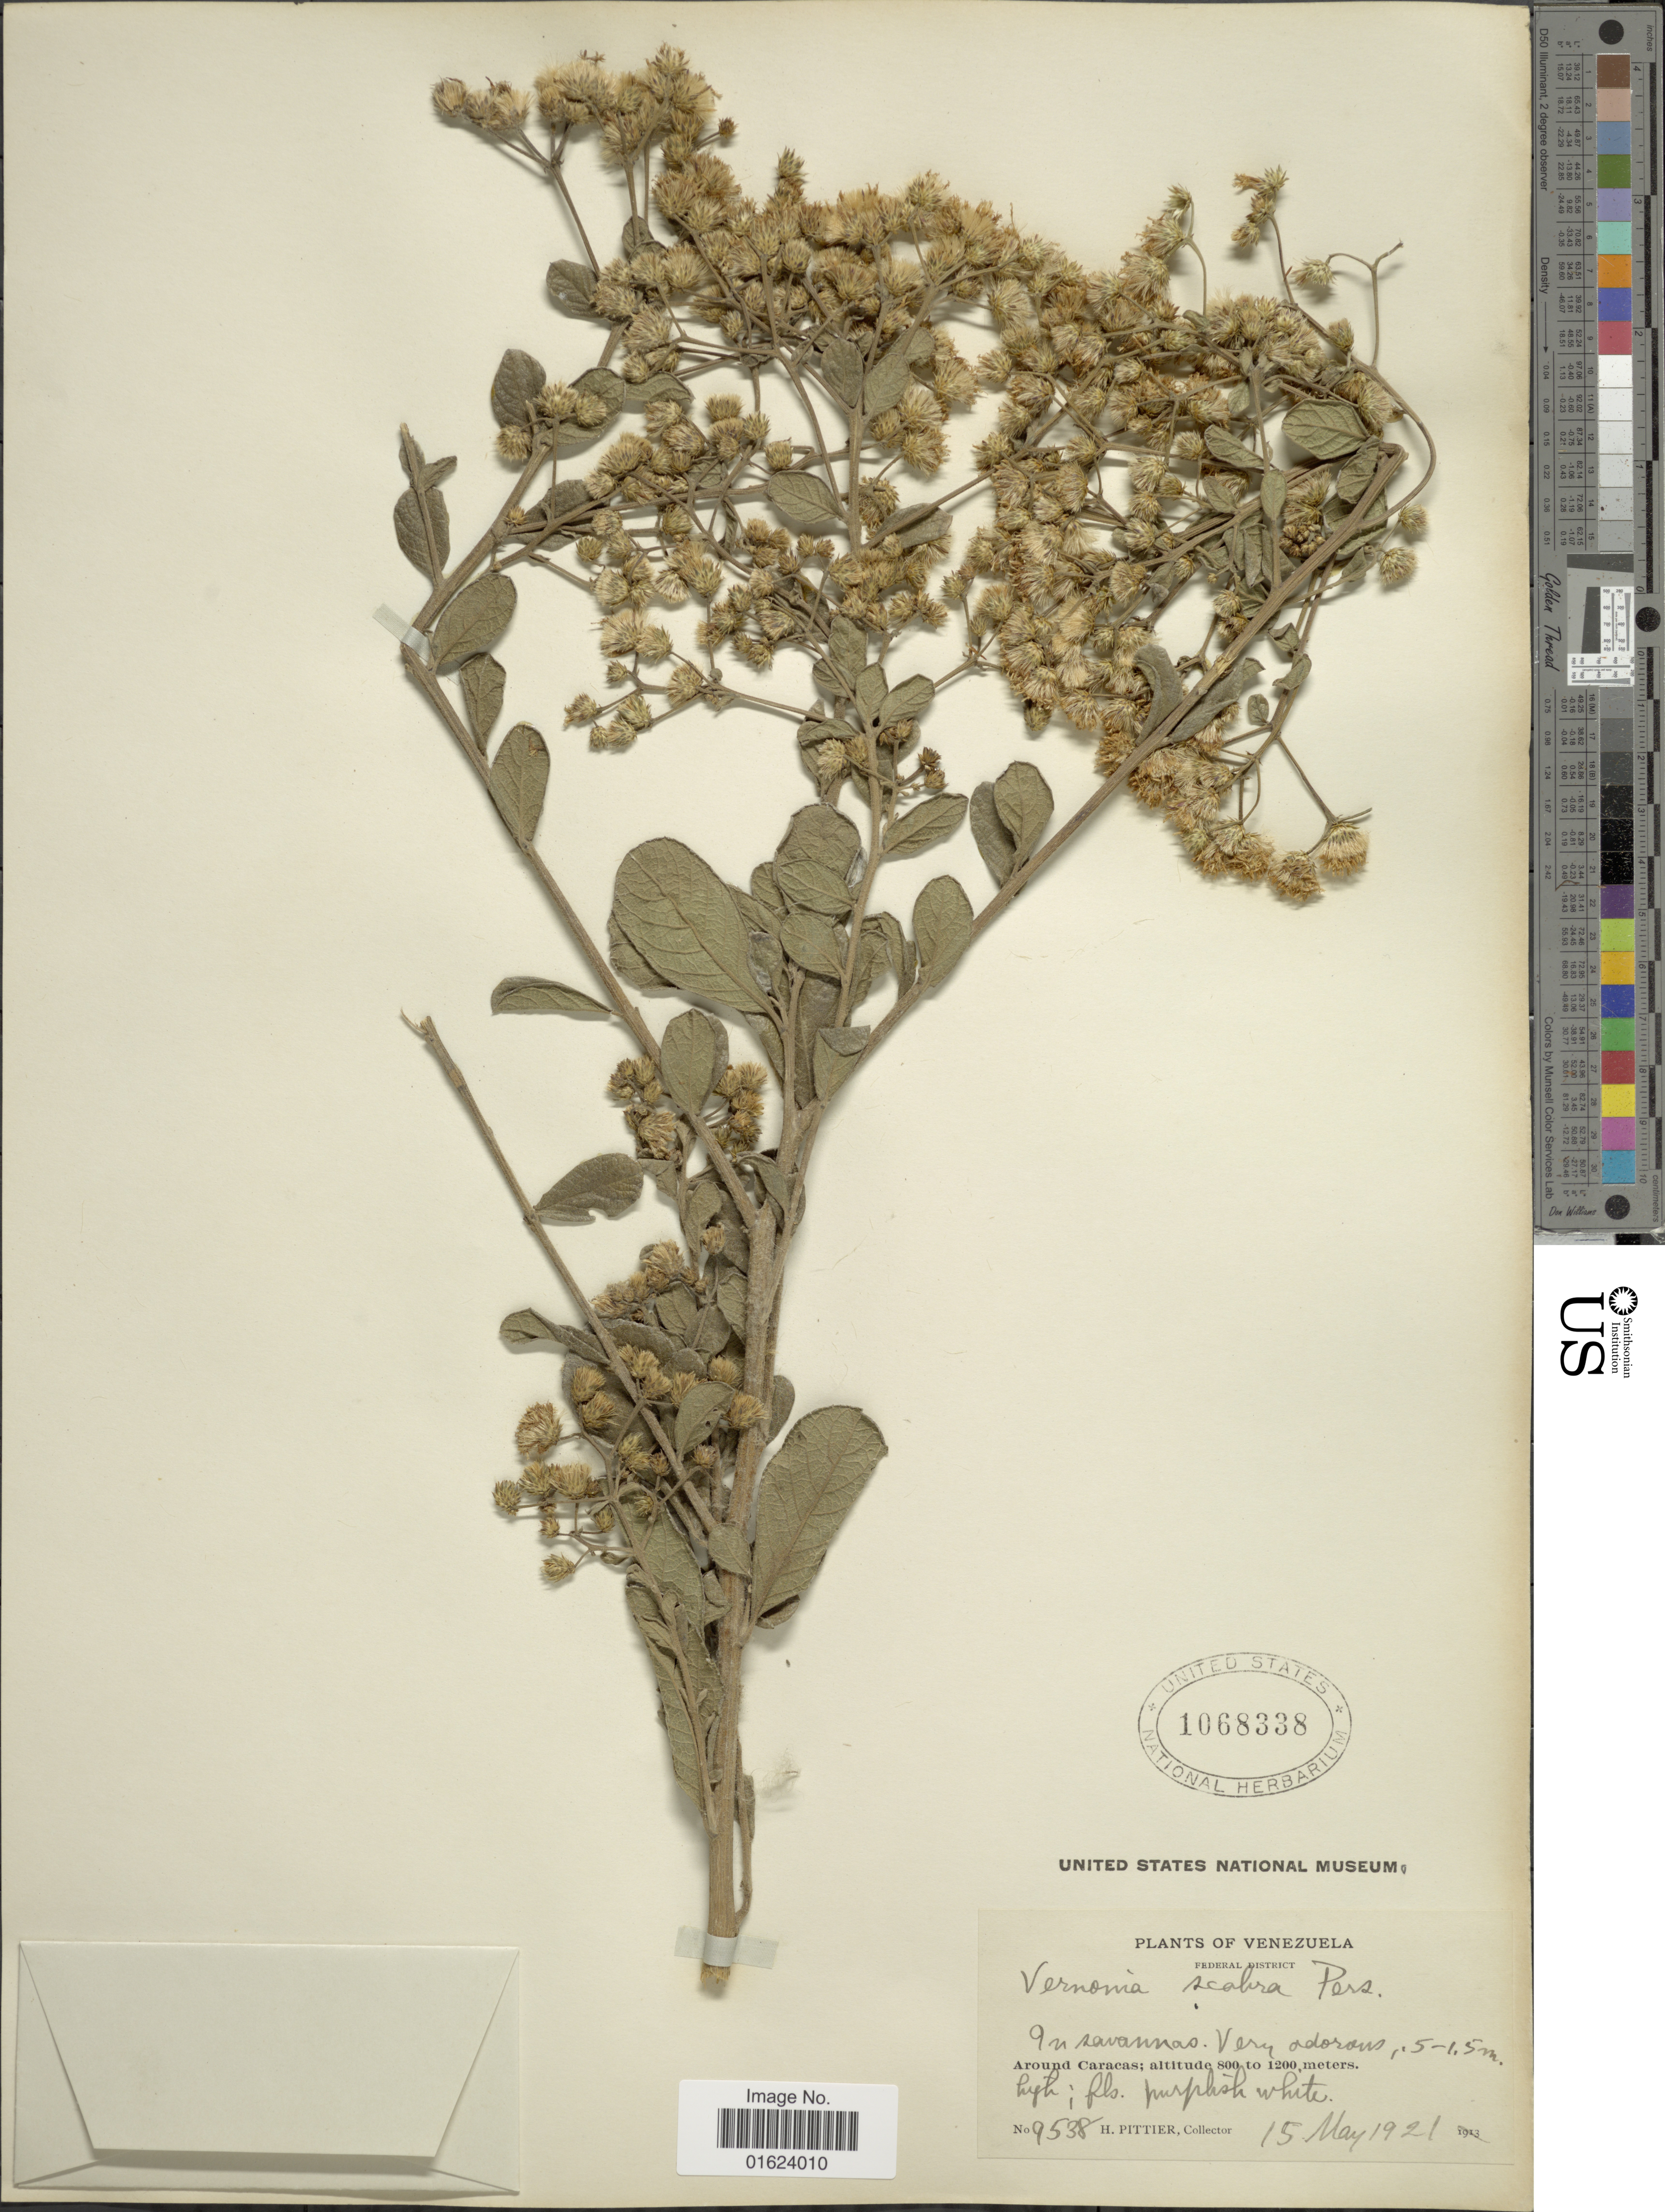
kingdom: Plantae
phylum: Tracheophyta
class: Magnoliopsida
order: Asterales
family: Asteraceae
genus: Vernonia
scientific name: Vernonia brasiliana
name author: (L.) Druce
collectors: H. F. Pittier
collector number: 9538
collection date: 1921-05-15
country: Venezuela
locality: Venezuela. Federal District, In Savannas. Around Caracas.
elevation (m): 800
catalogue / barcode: US 1068338